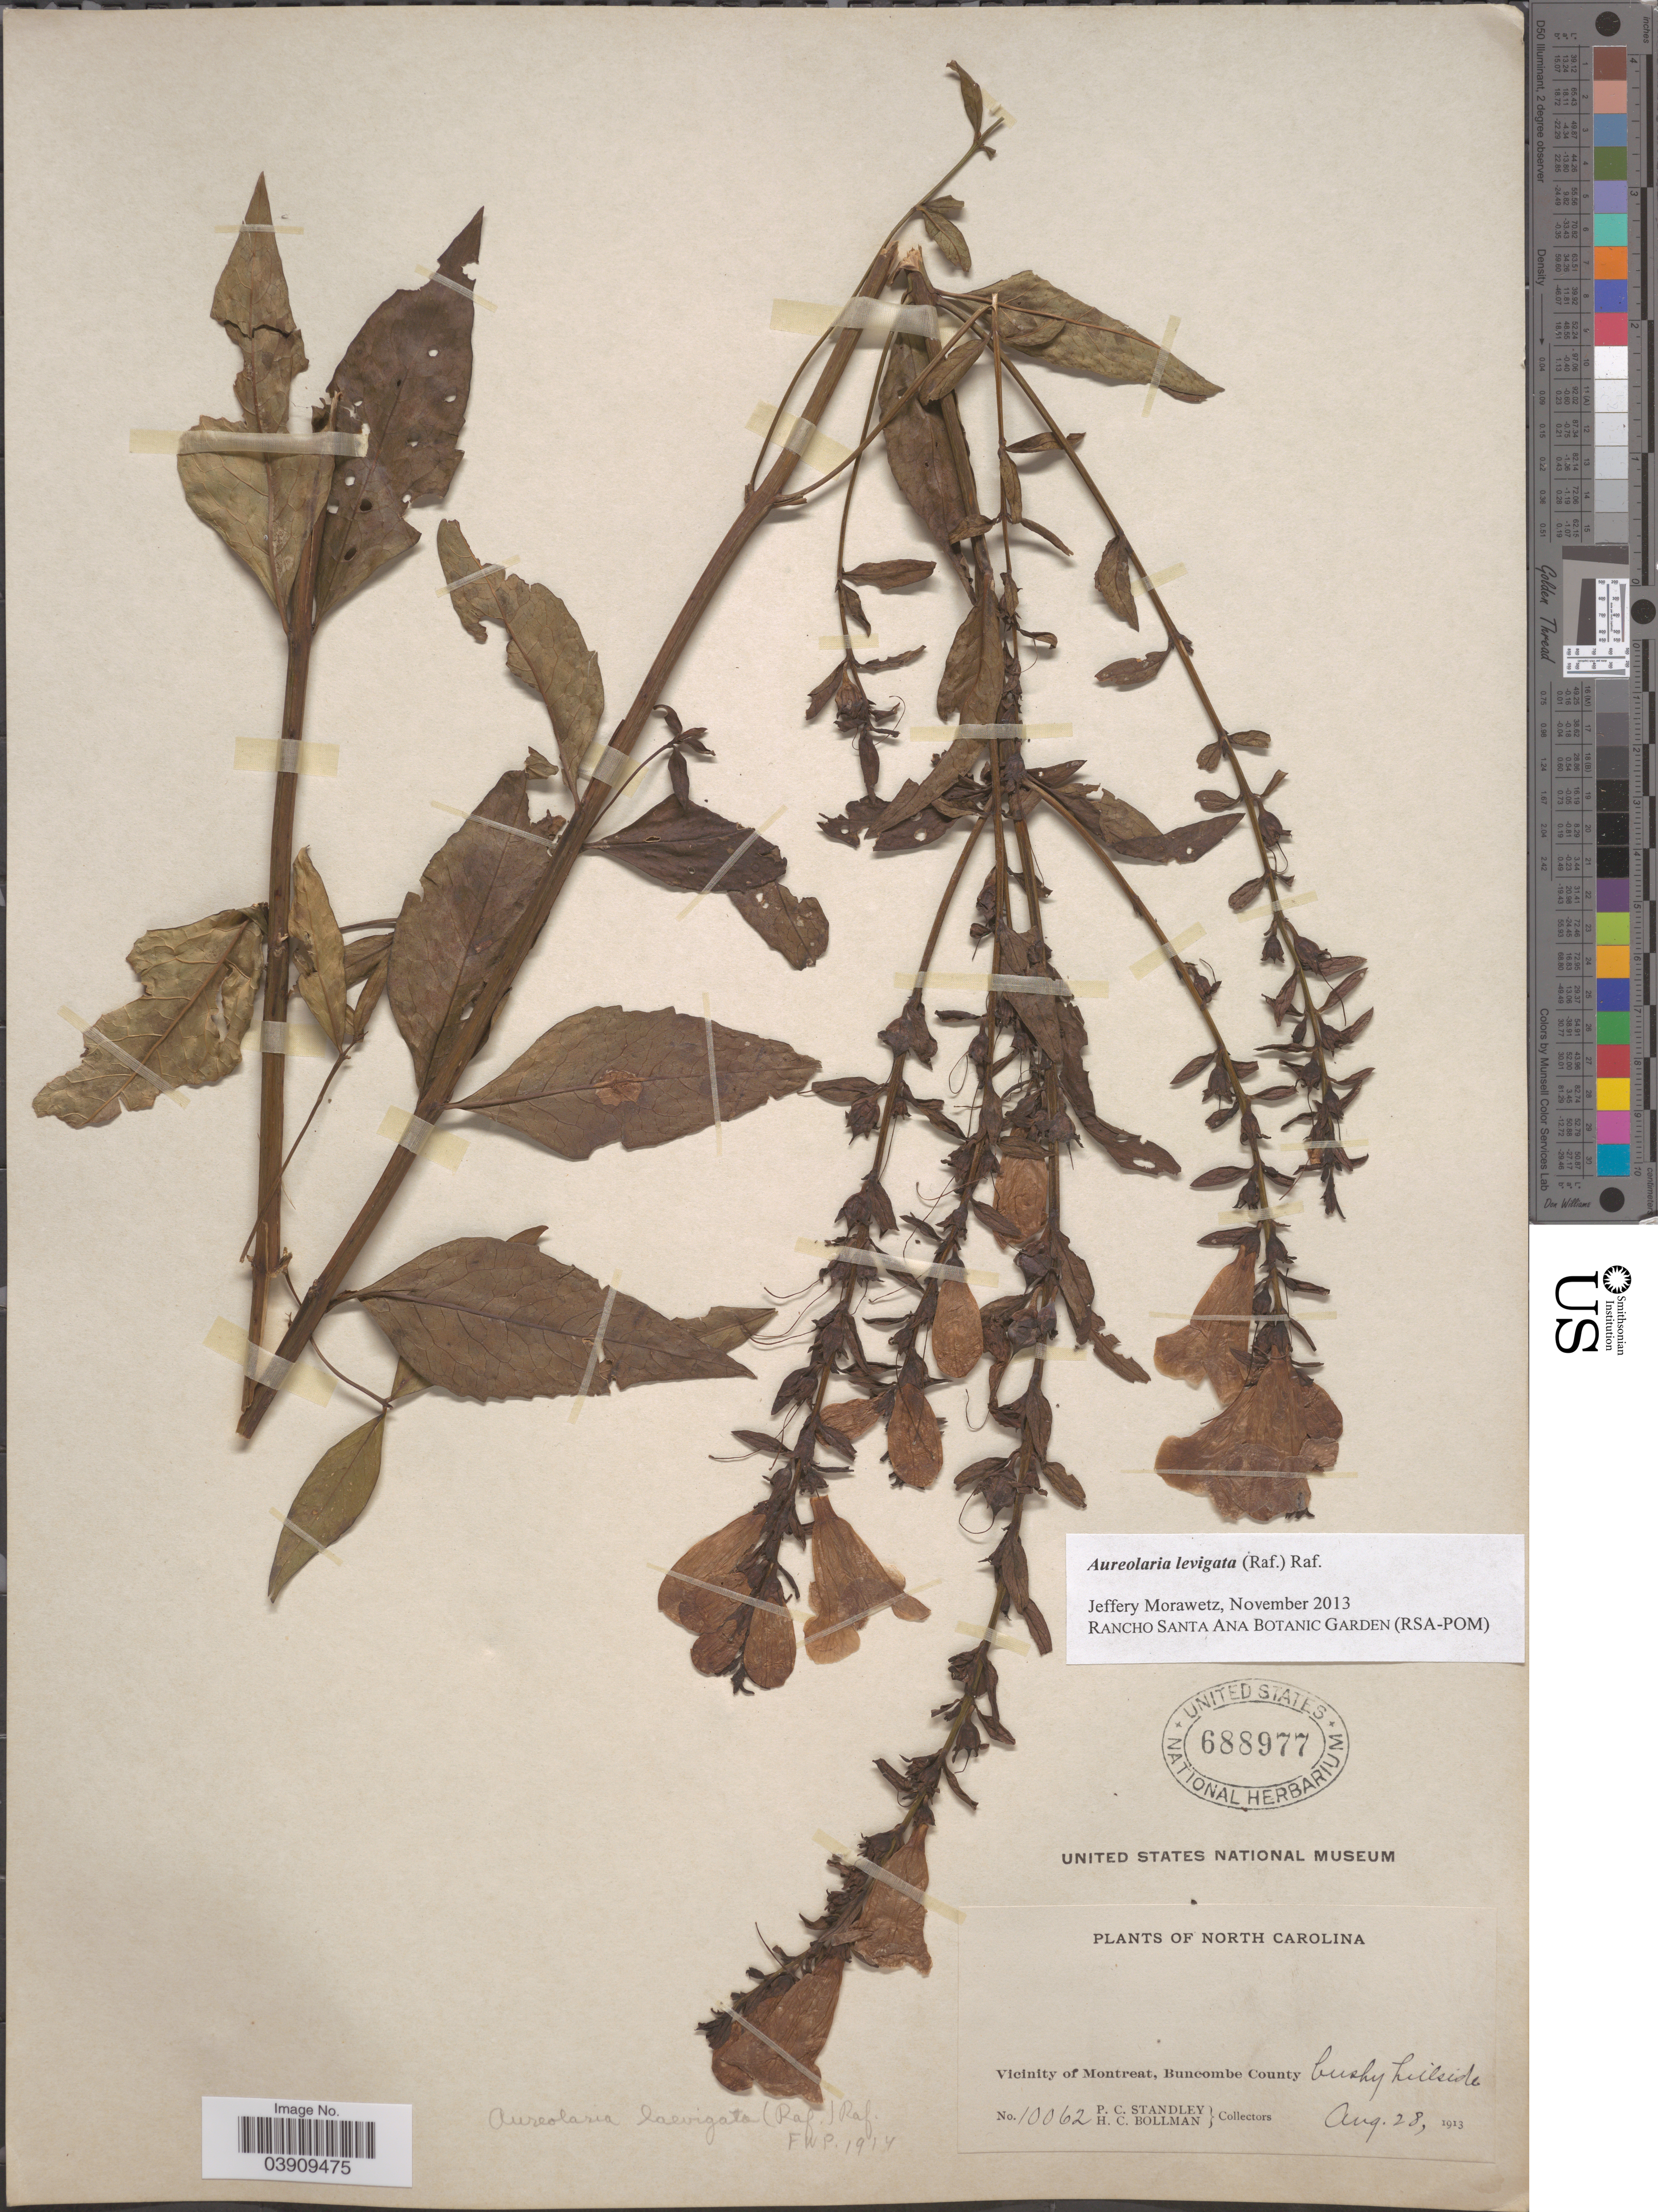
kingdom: Plantae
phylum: Tracheophyta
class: Magnoliopsida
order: Lamiales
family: Orobanchaceae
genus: Aureolaria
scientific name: Aureolaria laevigata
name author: (Raf.) Raf.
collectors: P. C. Standley & H. C. Bollman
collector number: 10062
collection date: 1913-08-28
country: United States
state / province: North Carolina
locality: Vicinity of Montreat, Buncombe County.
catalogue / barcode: US 688977